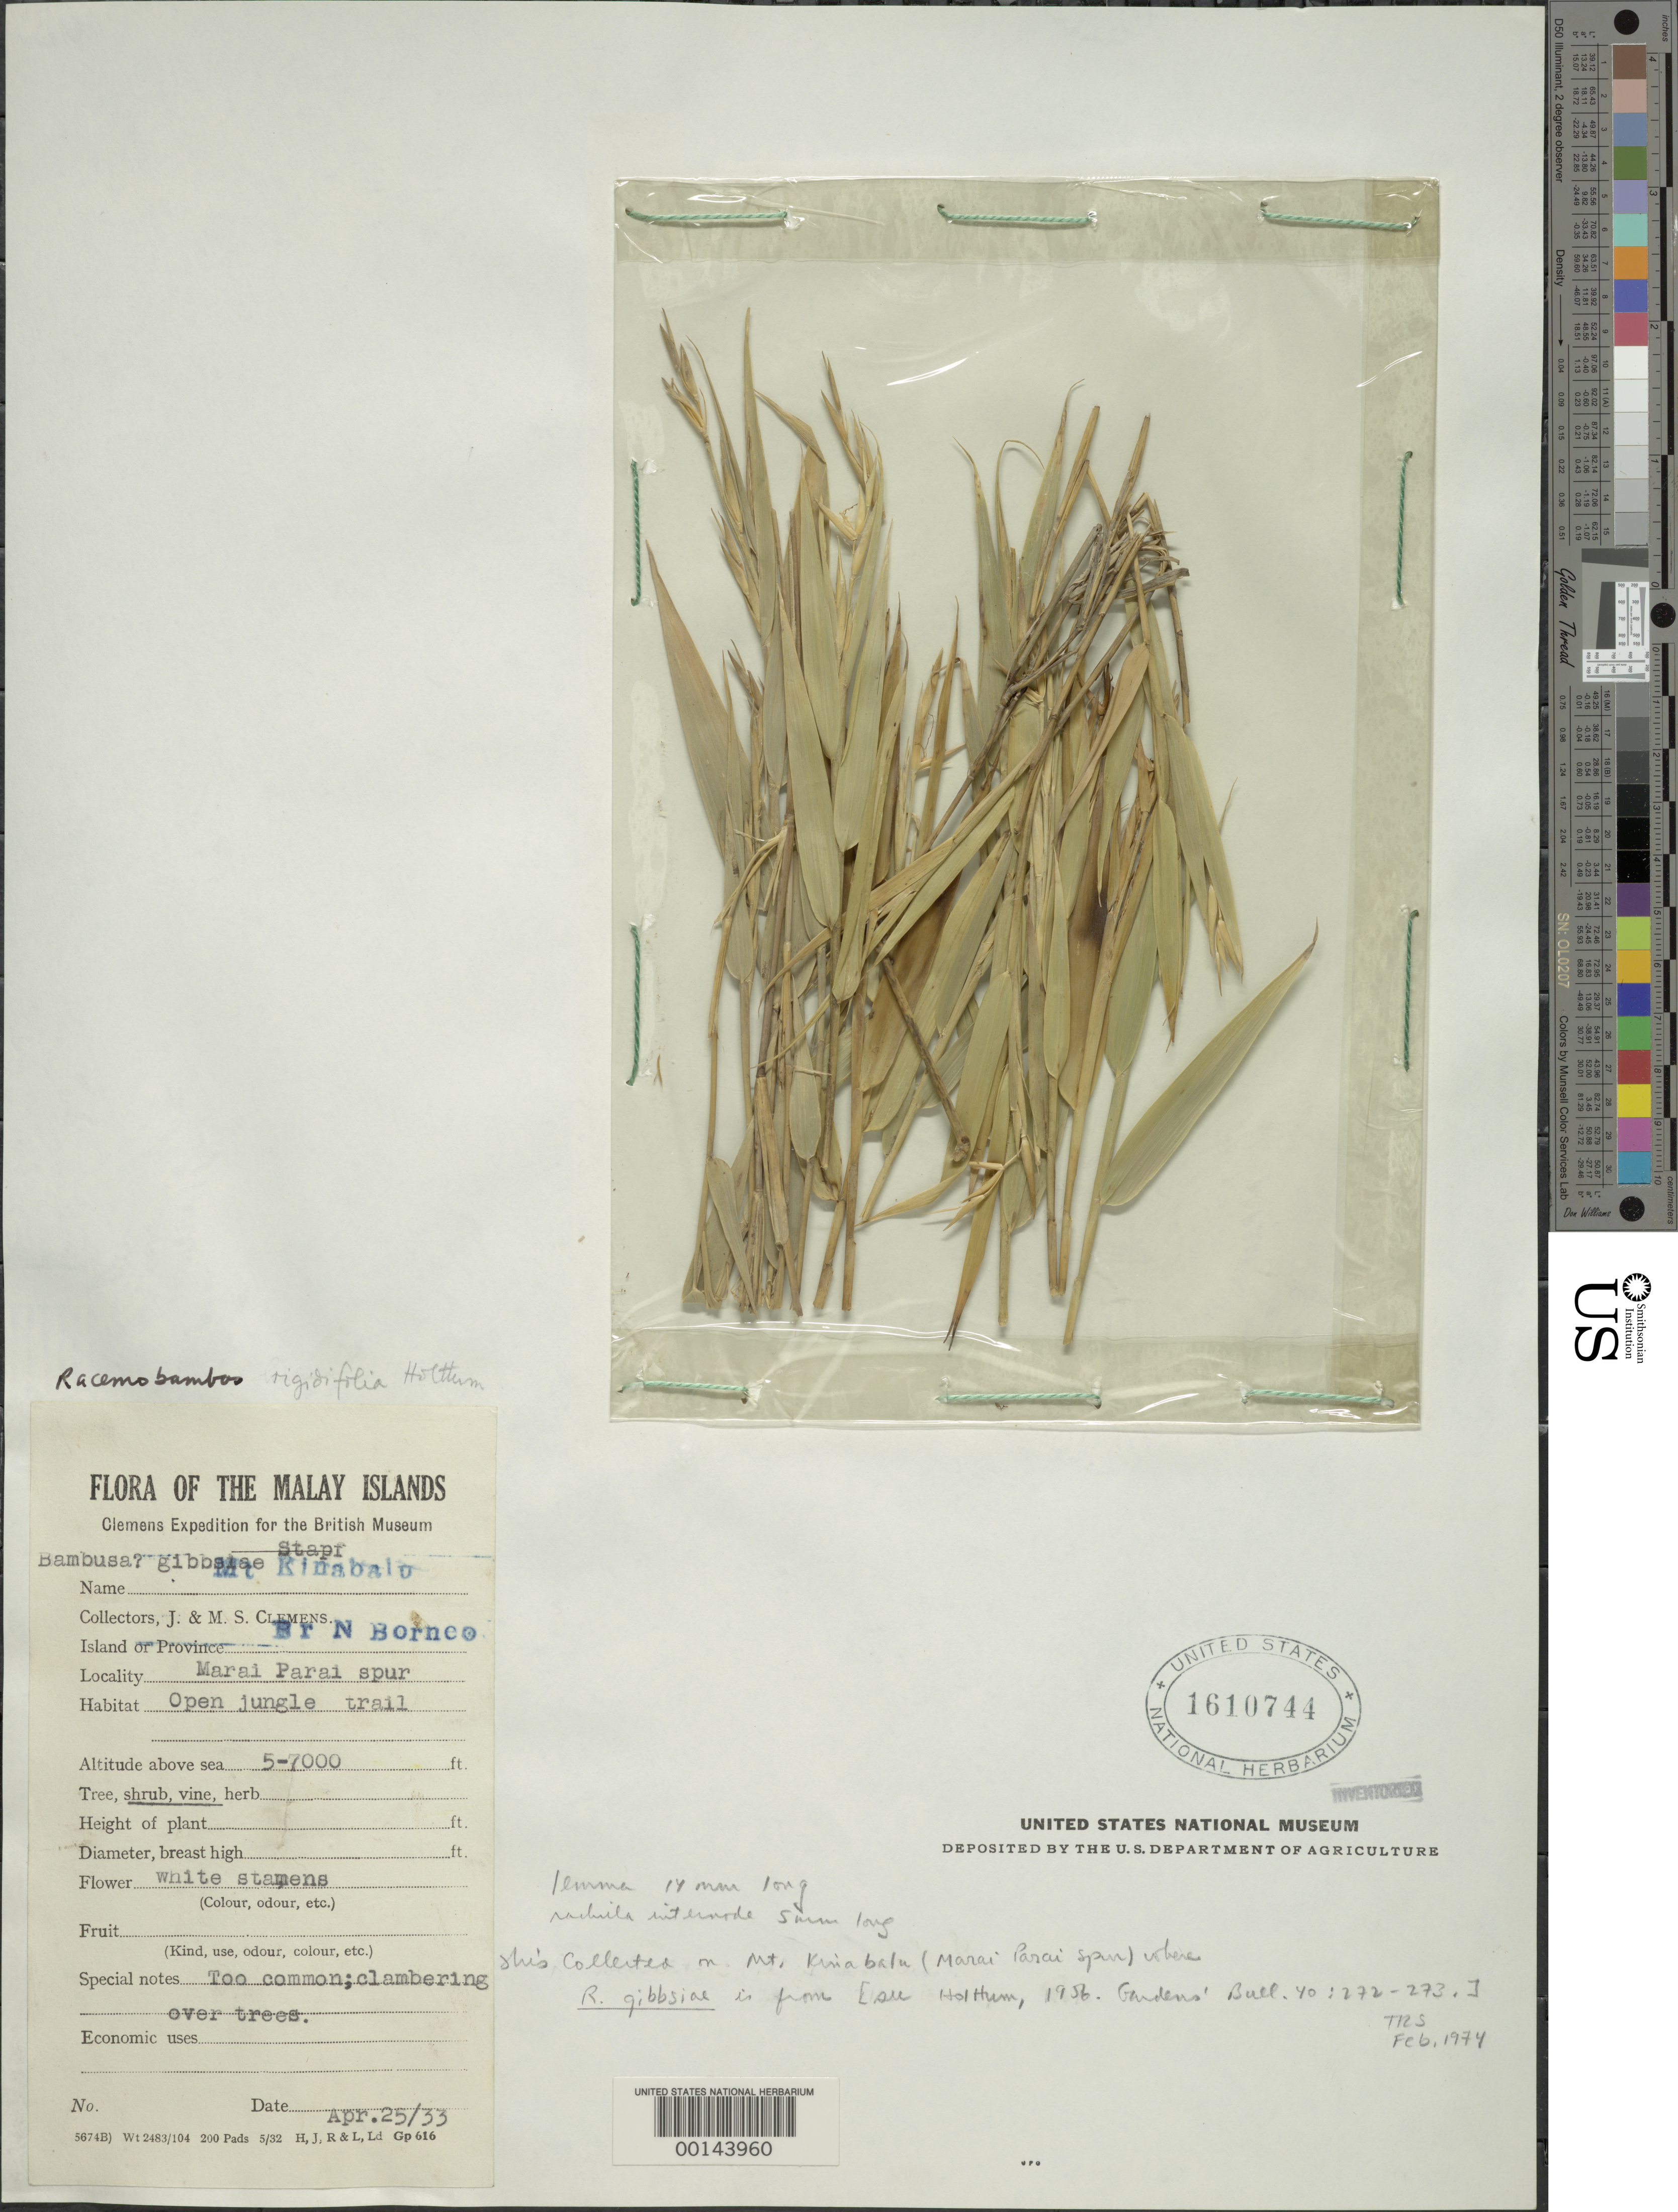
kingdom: Plantae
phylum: Tracheophyta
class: Liliopsida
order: Poales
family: Poaceae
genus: Racemobambos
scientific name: Racemobambos rigidifolia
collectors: J. Clemens & M. S. Clemens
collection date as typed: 25 Apr 1933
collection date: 1933-04-25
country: Malaysia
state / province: Sabah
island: Borneo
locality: Mt. kinabalu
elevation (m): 1525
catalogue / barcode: US 1610744